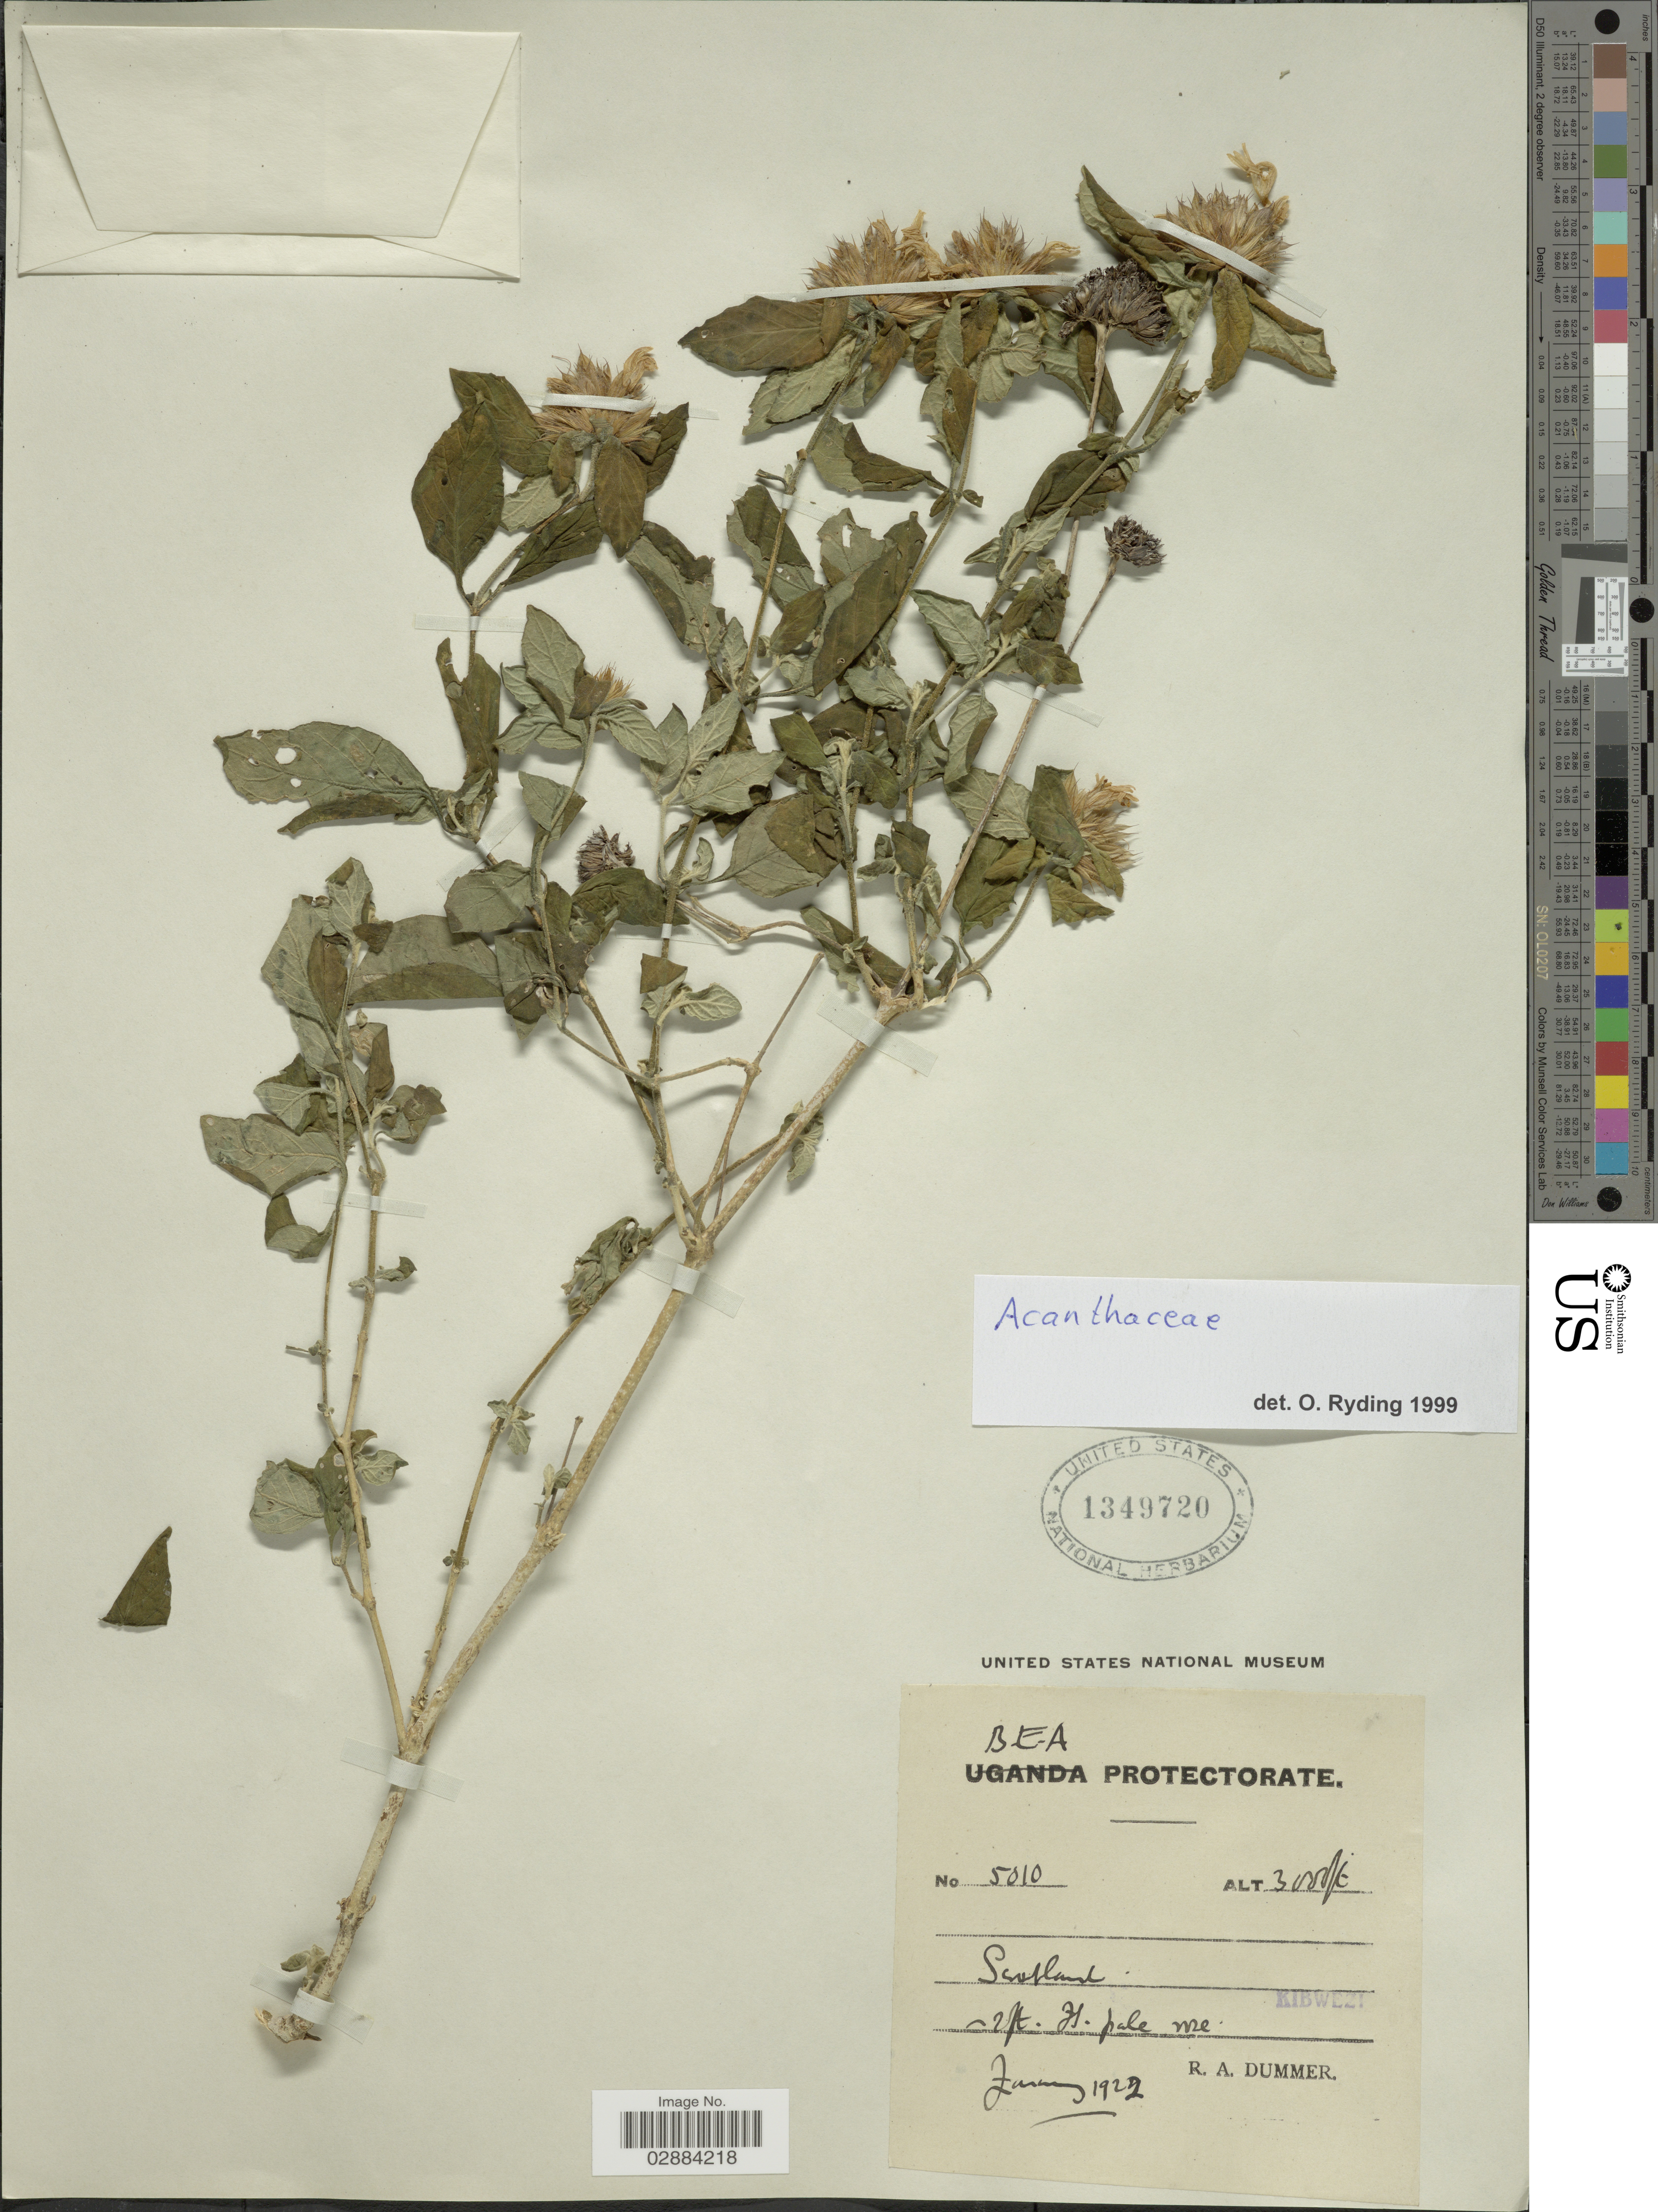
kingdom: Plantae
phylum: Tracheophyta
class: Magnoliopsida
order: Lamiales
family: Acanthaceae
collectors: R. Dümmer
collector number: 5010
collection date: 1922-01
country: Kenya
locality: B.E.A. Protectorate. Kibwezi.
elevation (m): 914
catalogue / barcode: US 1349720